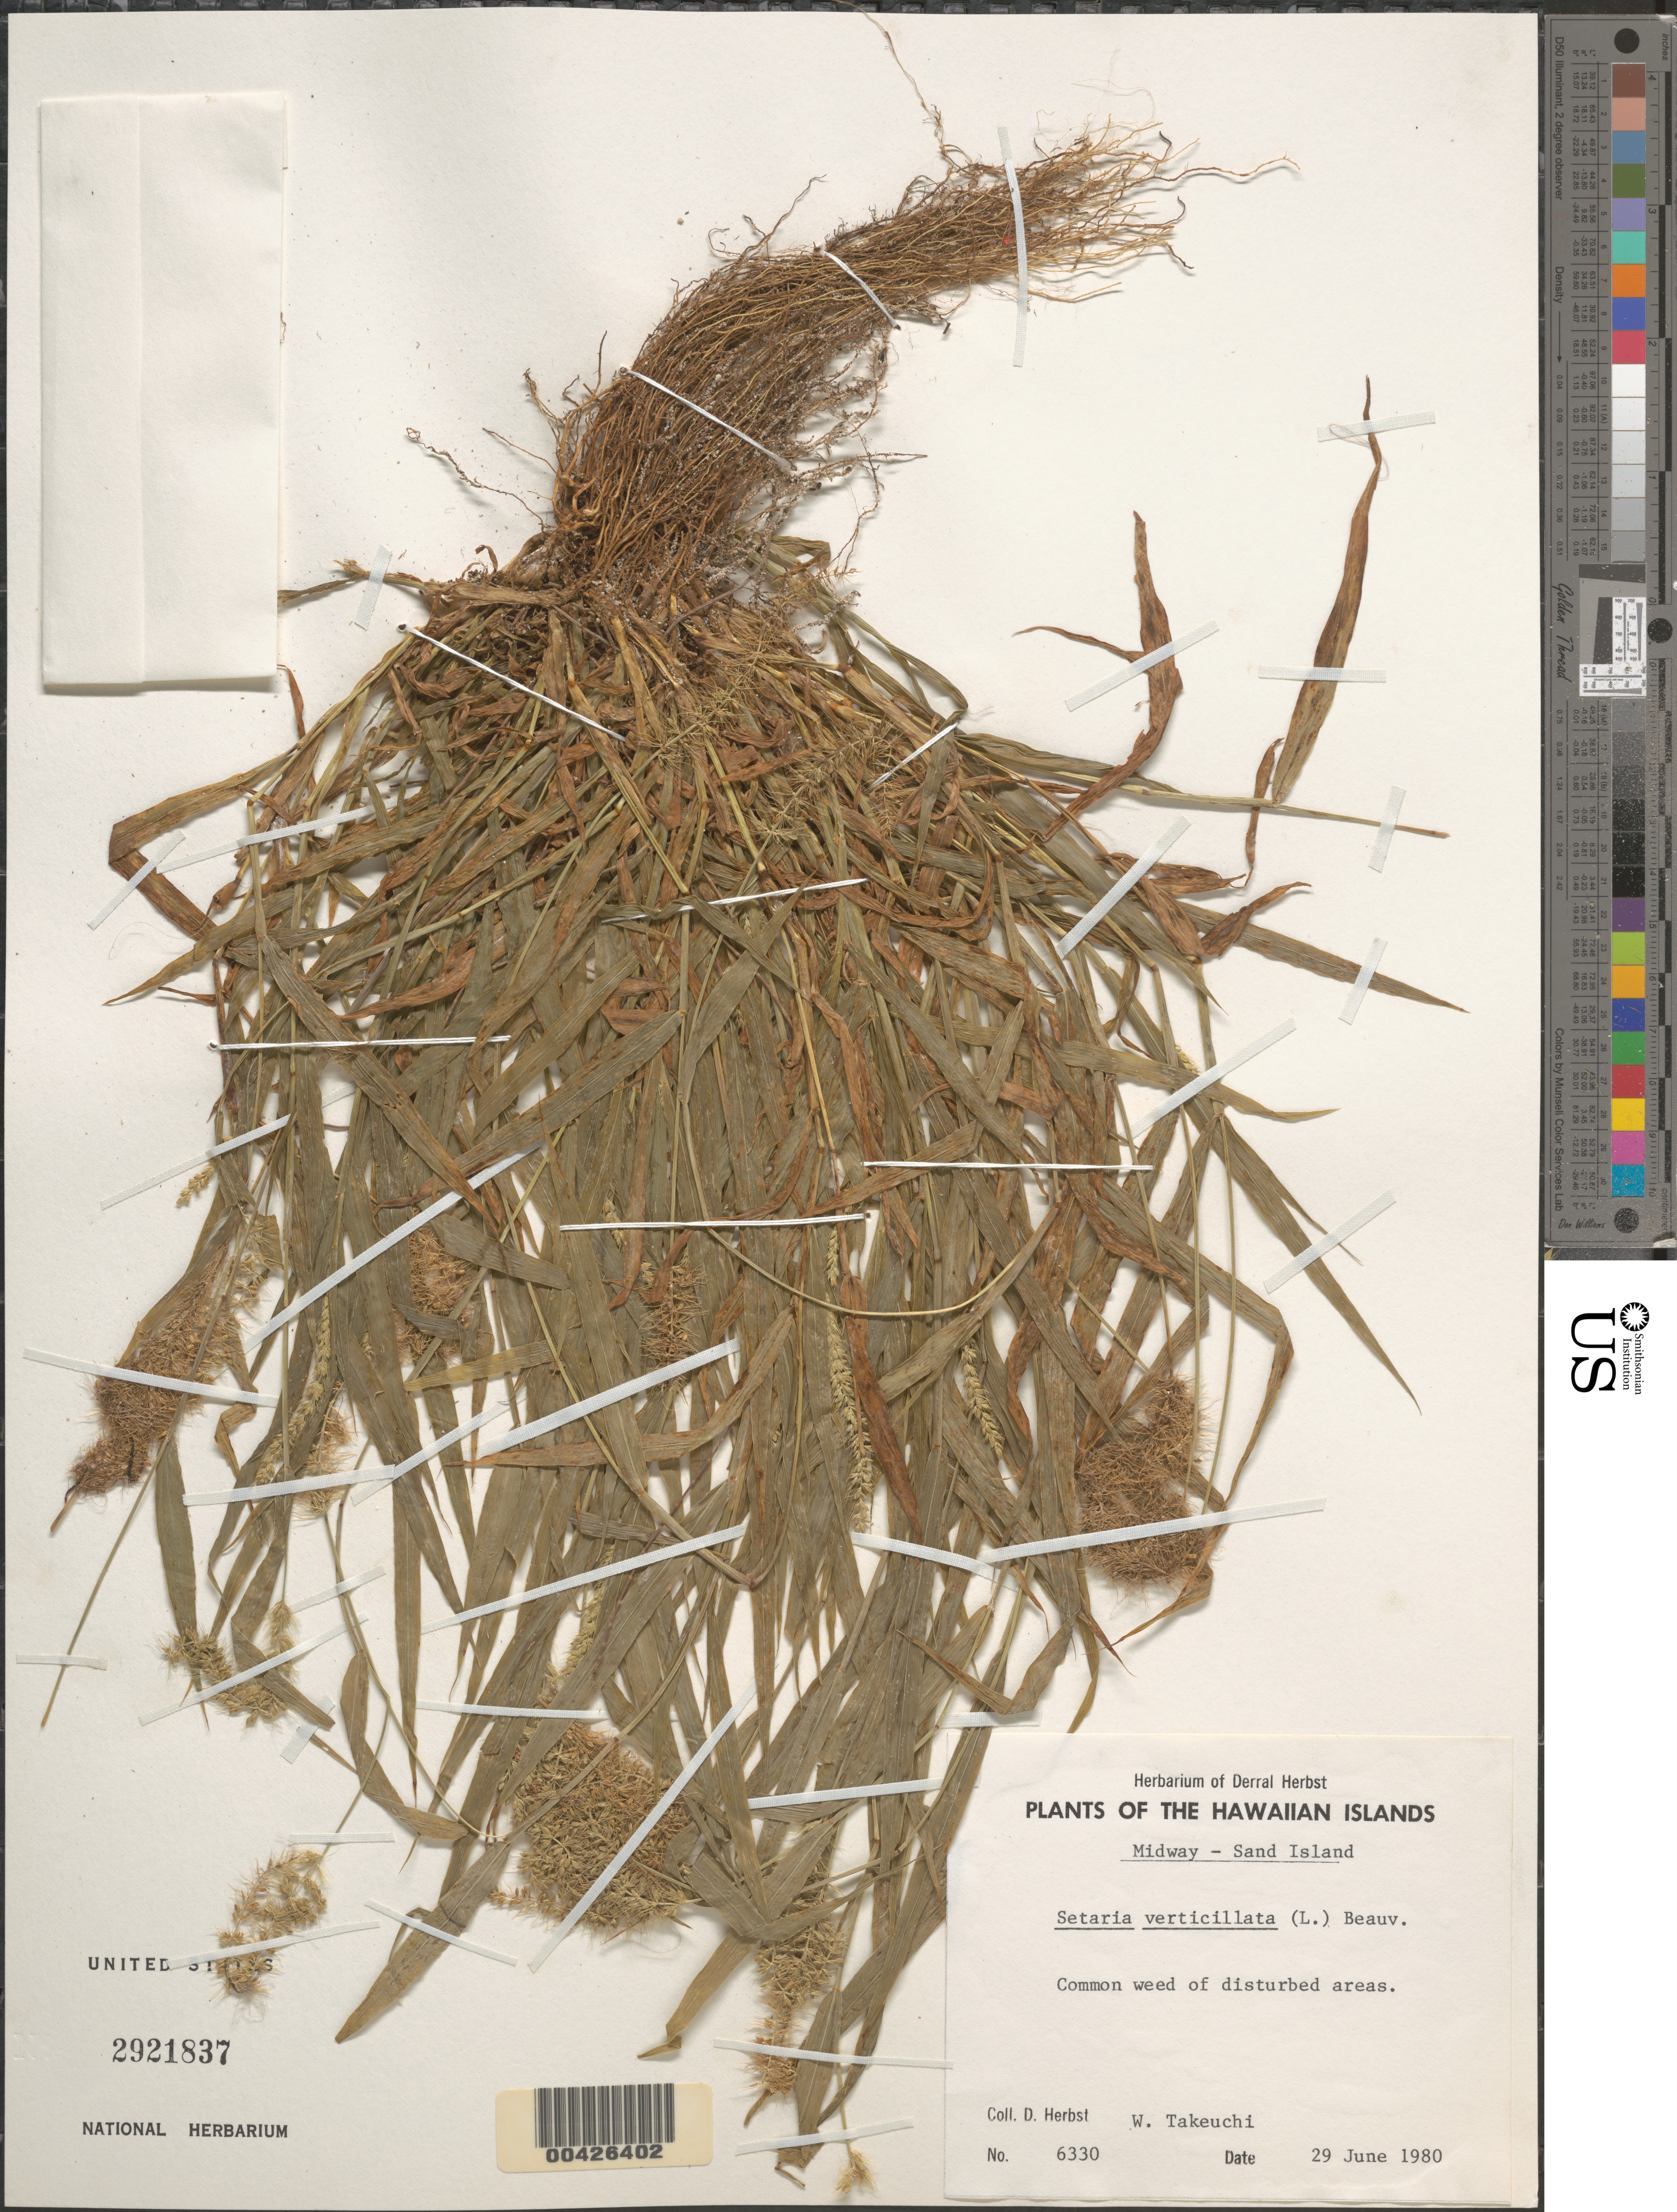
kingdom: Plantae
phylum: Tracheophyta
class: Liliopsida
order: Poales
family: Poaceae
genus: Setaria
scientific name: Setaria adhaerens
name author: (Forssk.) Chiov.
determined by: Wagner, W. L., (BOT), Smithsonian Institution - National Museum of Natural History (UNITED STATES)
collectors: D. R. Herbst & W. N. Takeuchi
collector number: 6330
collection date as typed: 29 Jun 1980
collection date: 1980-06-29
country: U.S. Administered Pacific Islands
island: Midway Atoll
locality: Sand Islet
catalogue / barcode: US 2921837